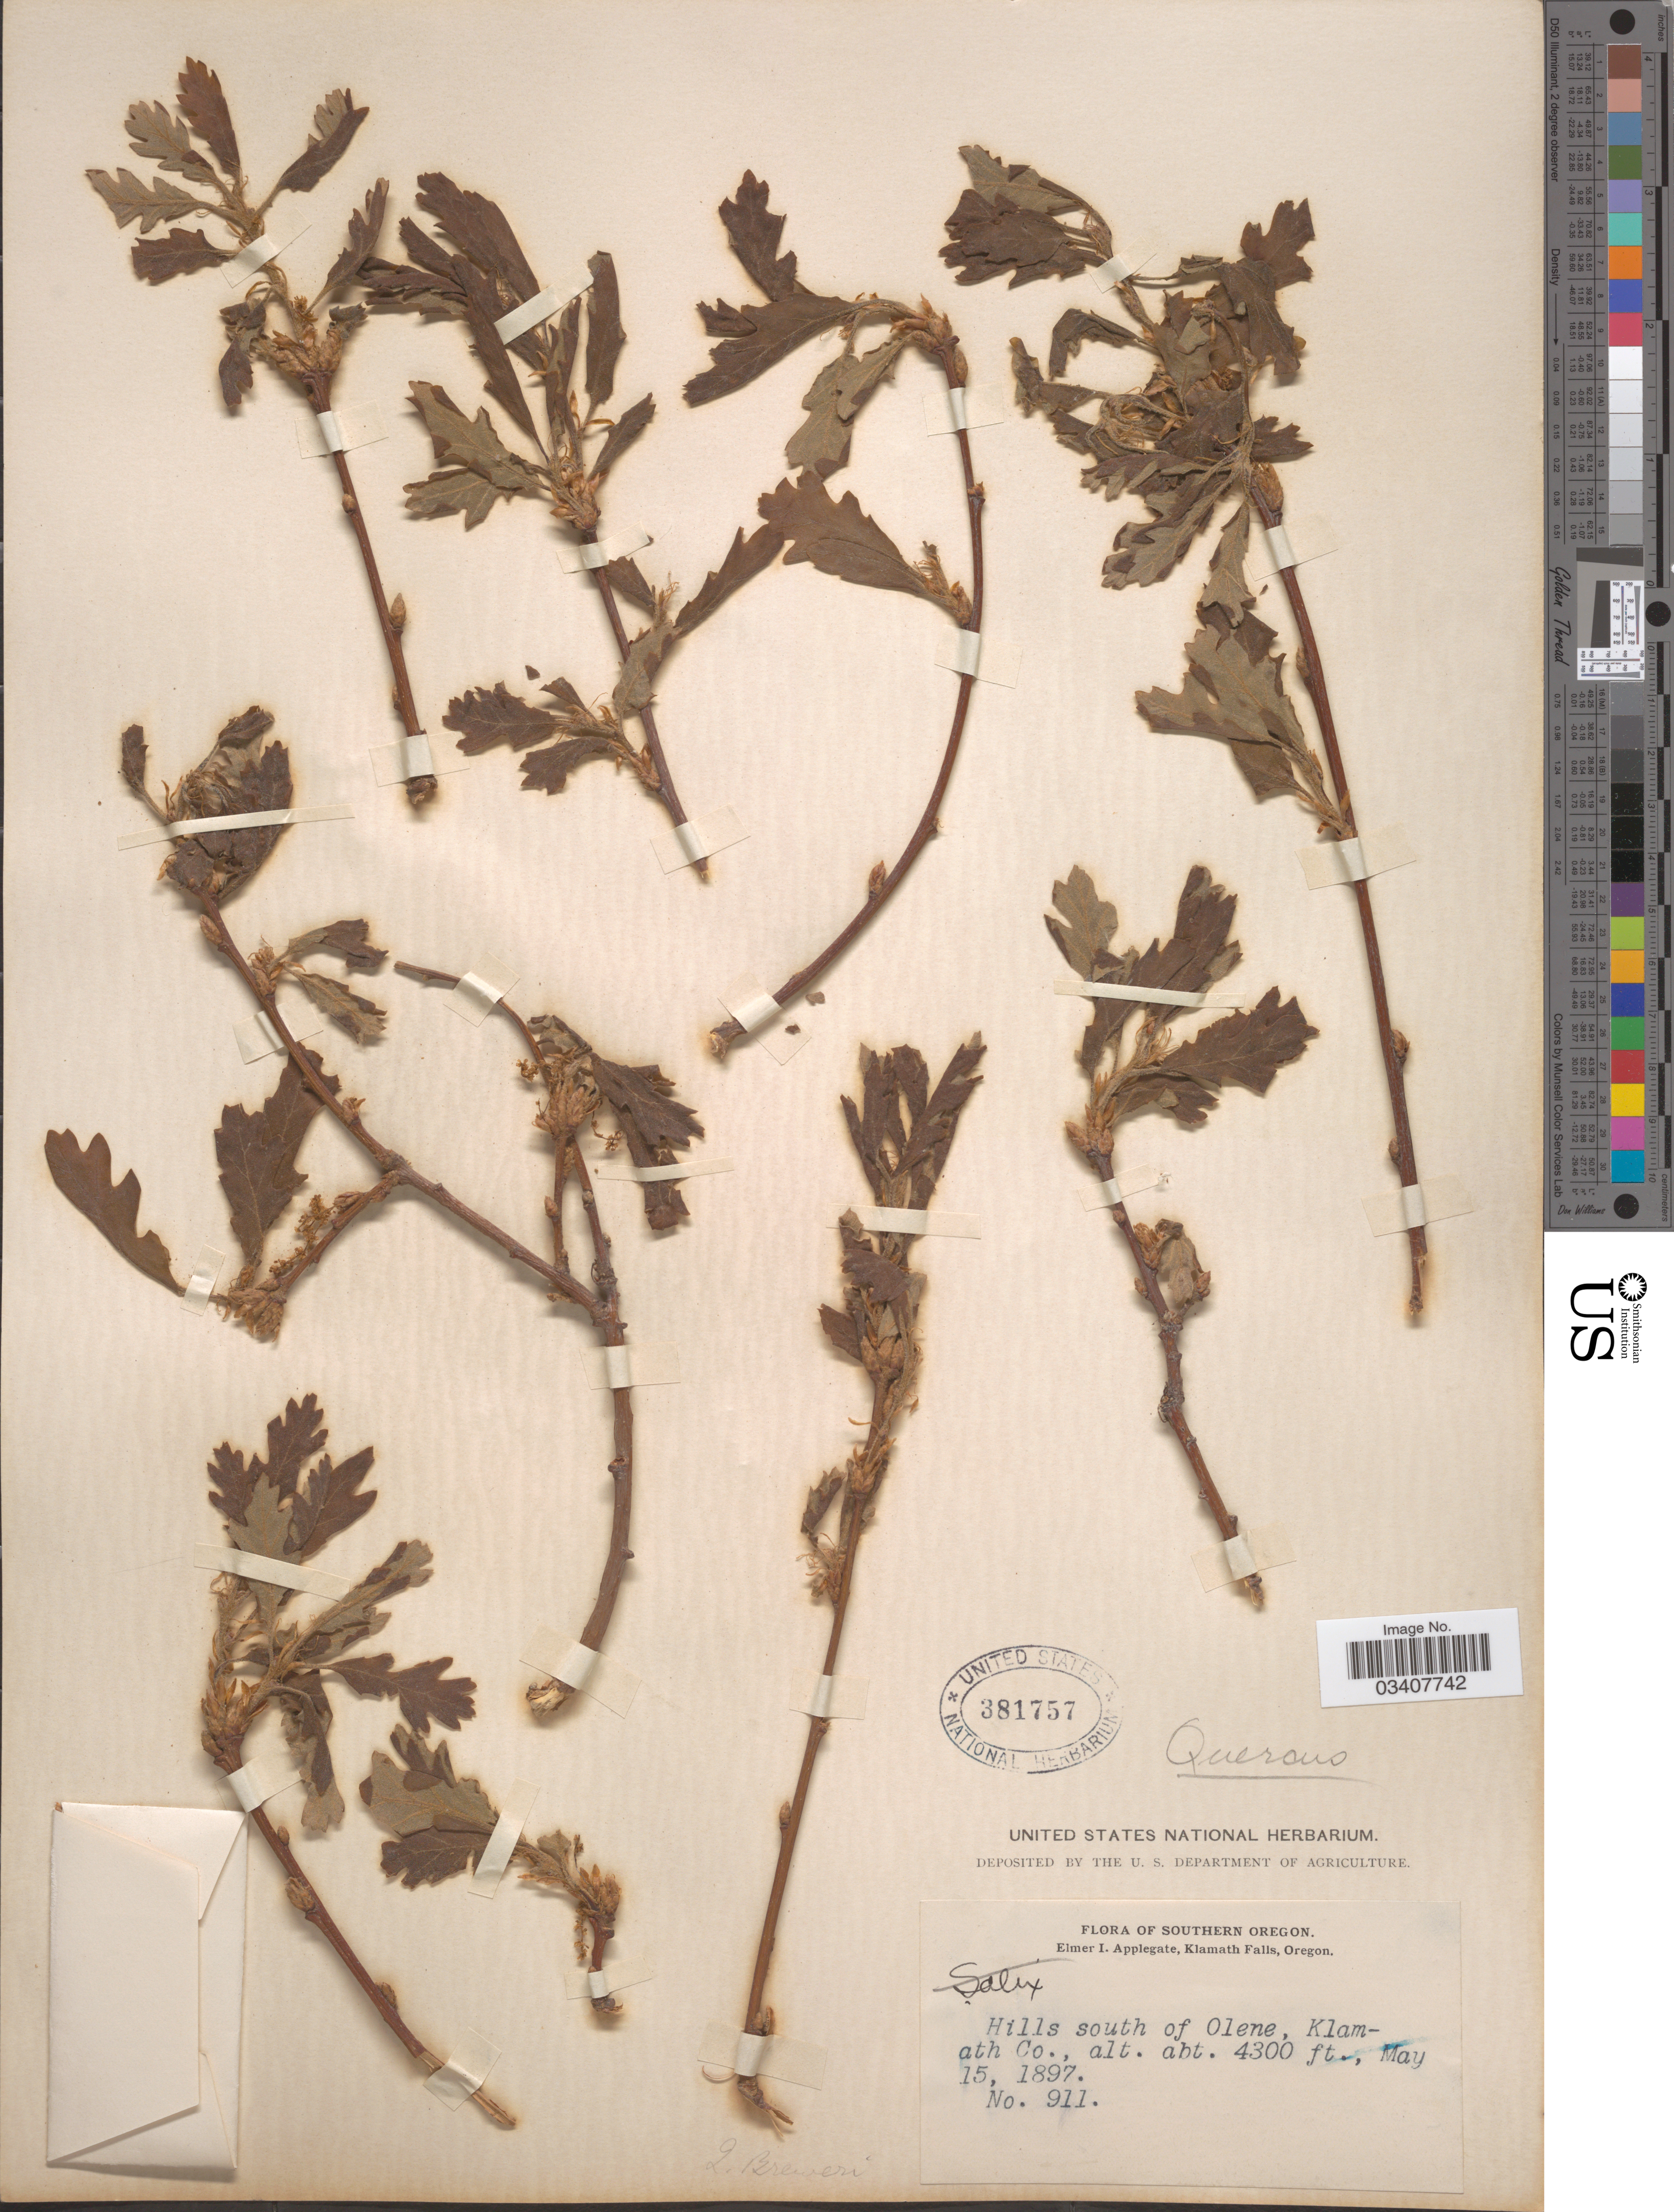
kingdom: Plantae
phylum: Tracheophyta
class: Magnoliopsida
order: Fagales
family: Fagaceae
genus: Quercus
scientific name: Quercus oerstediana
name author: R. Br.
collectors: E. I. Applegate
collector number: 911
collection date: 1897-05-15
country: United States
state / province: Oregon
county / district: Klamath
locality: Southern Oregon. Hills south of Olene, Klamath Co.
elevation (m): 1311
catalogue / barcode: US 381757